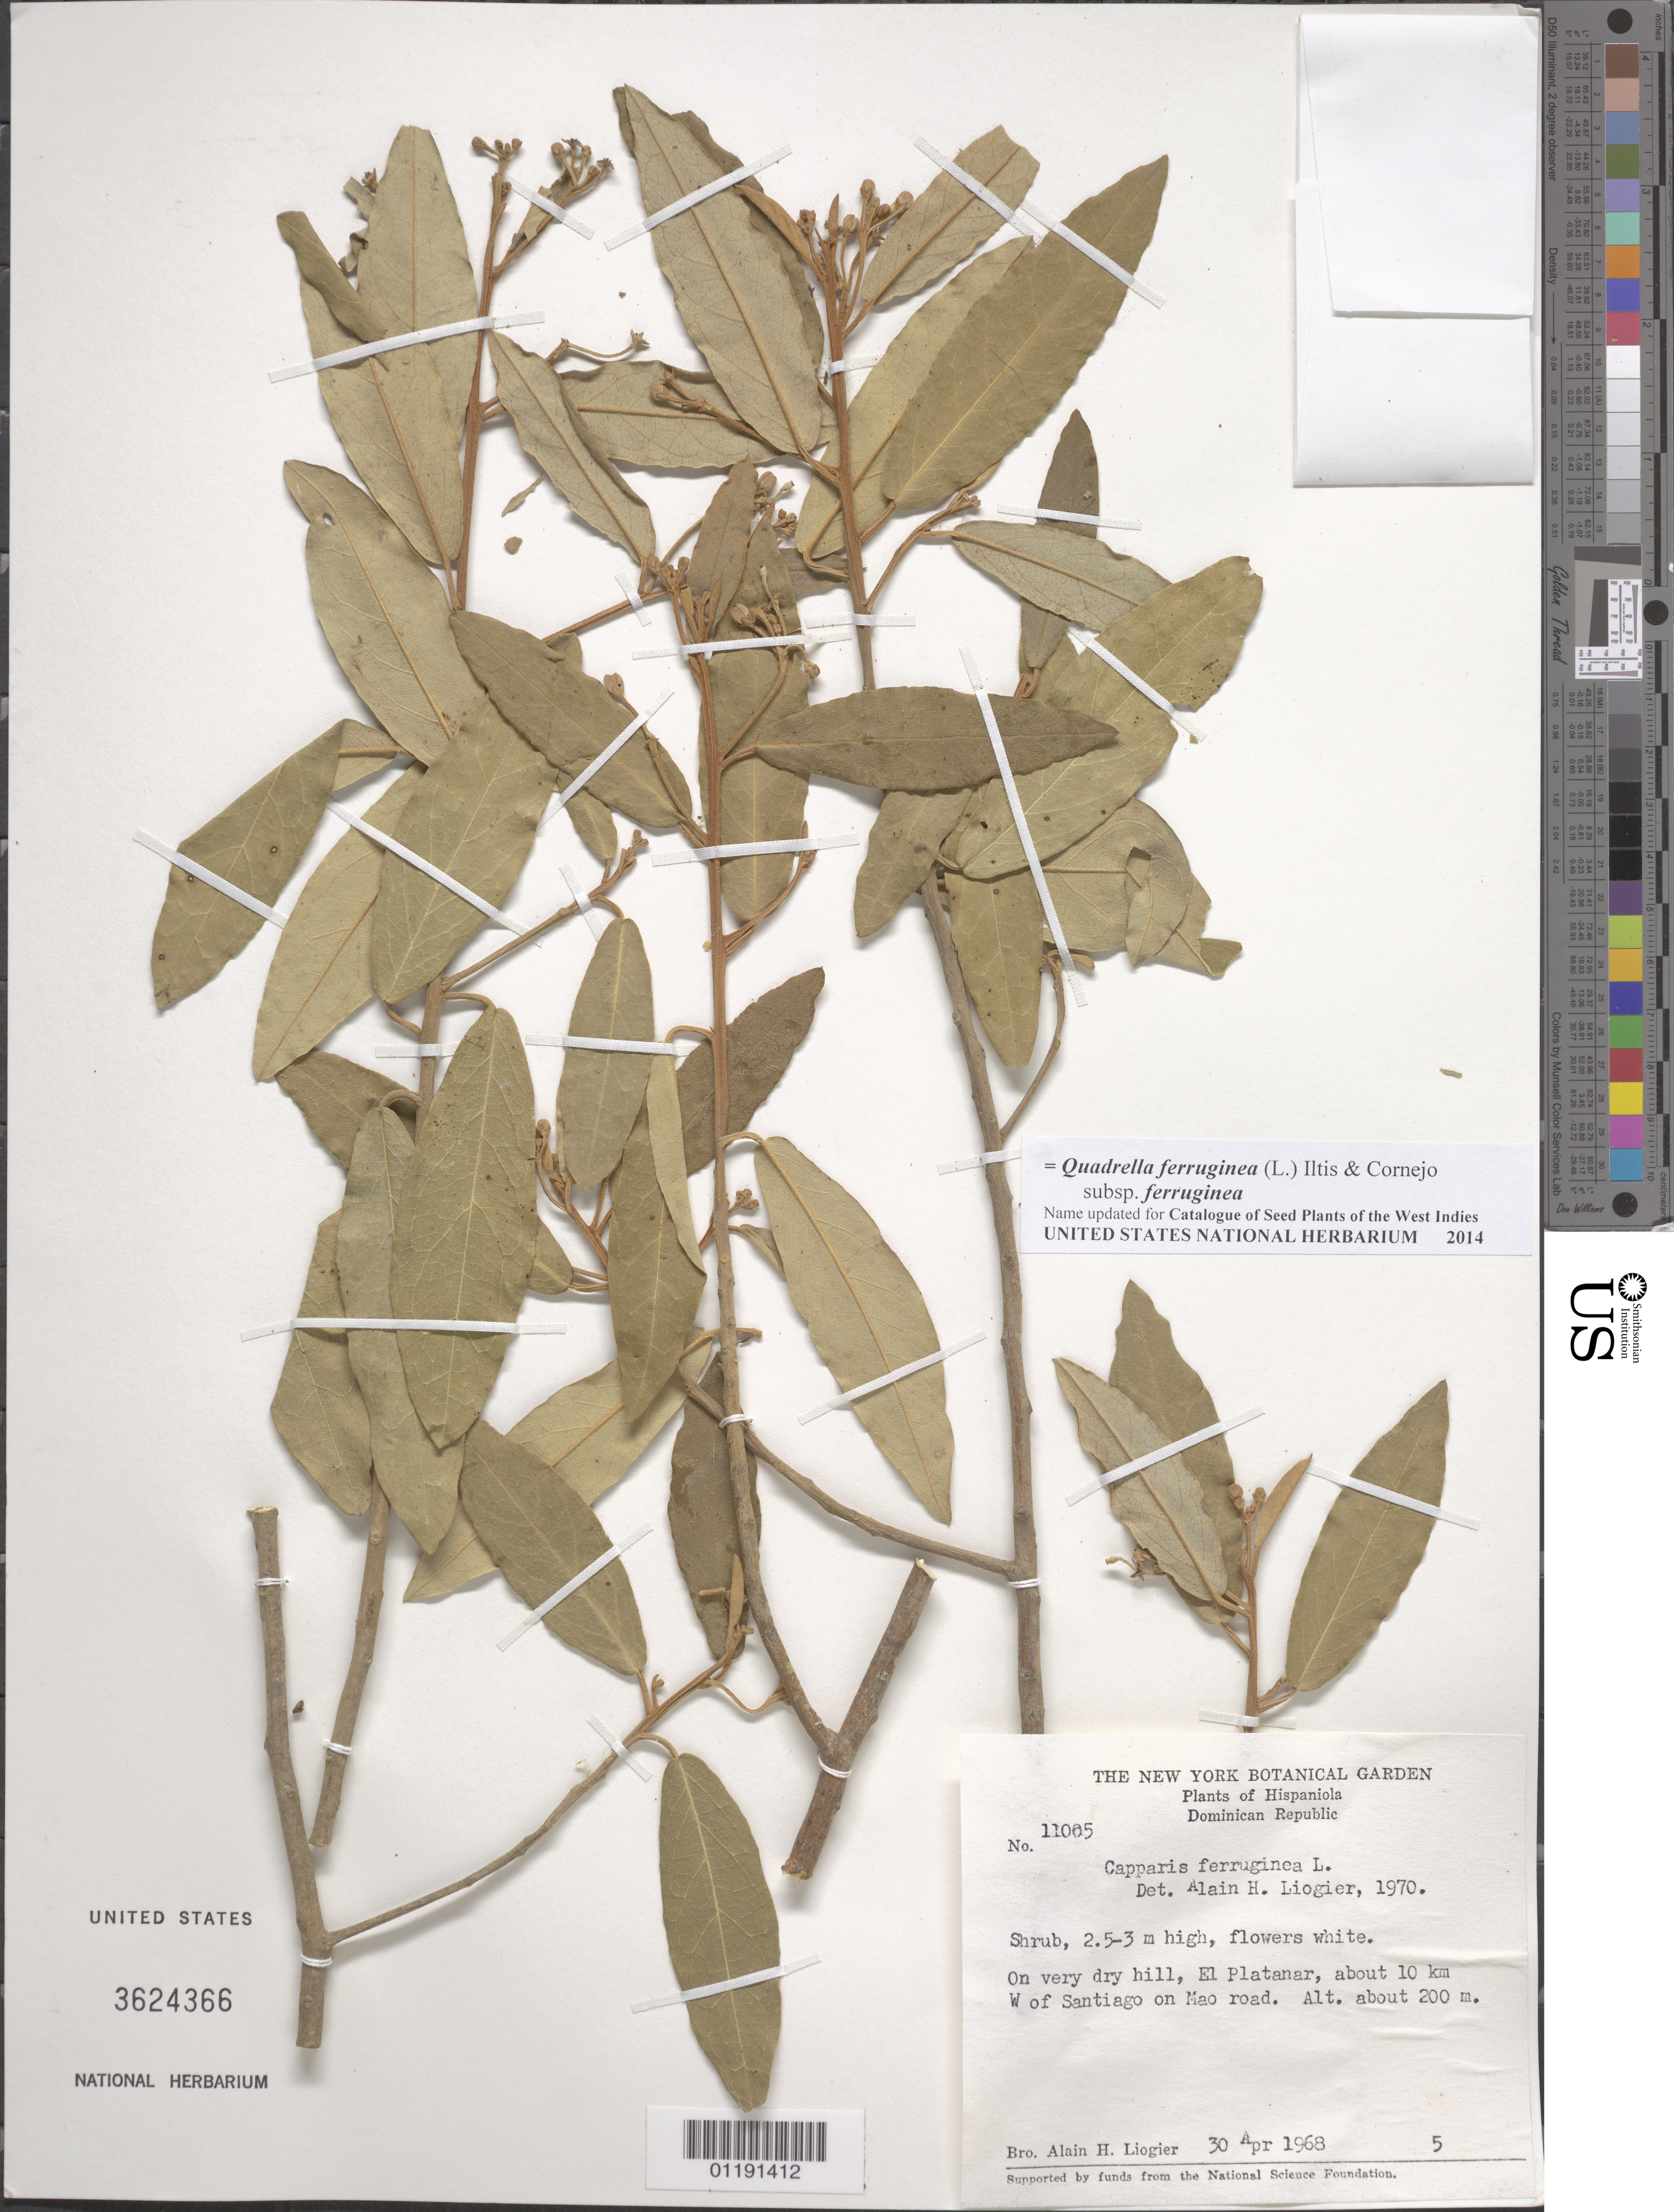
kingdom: Plantae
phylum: Tracheophyta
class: Magnoliopsida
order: Brassicales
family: Capparaceae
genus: Quadrella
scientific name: Quadrella ferruginea subsp. ferruginea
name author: (L.) Cornejo & Iltis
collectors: A. H. Liogier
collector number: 11005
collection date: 1968-04-30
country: Dominican Republic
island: Hispaniola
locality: On very dry hill, El Planatar, about 10 km. W of Santiago on Mao road.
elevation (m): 200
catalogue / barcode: US 3624366